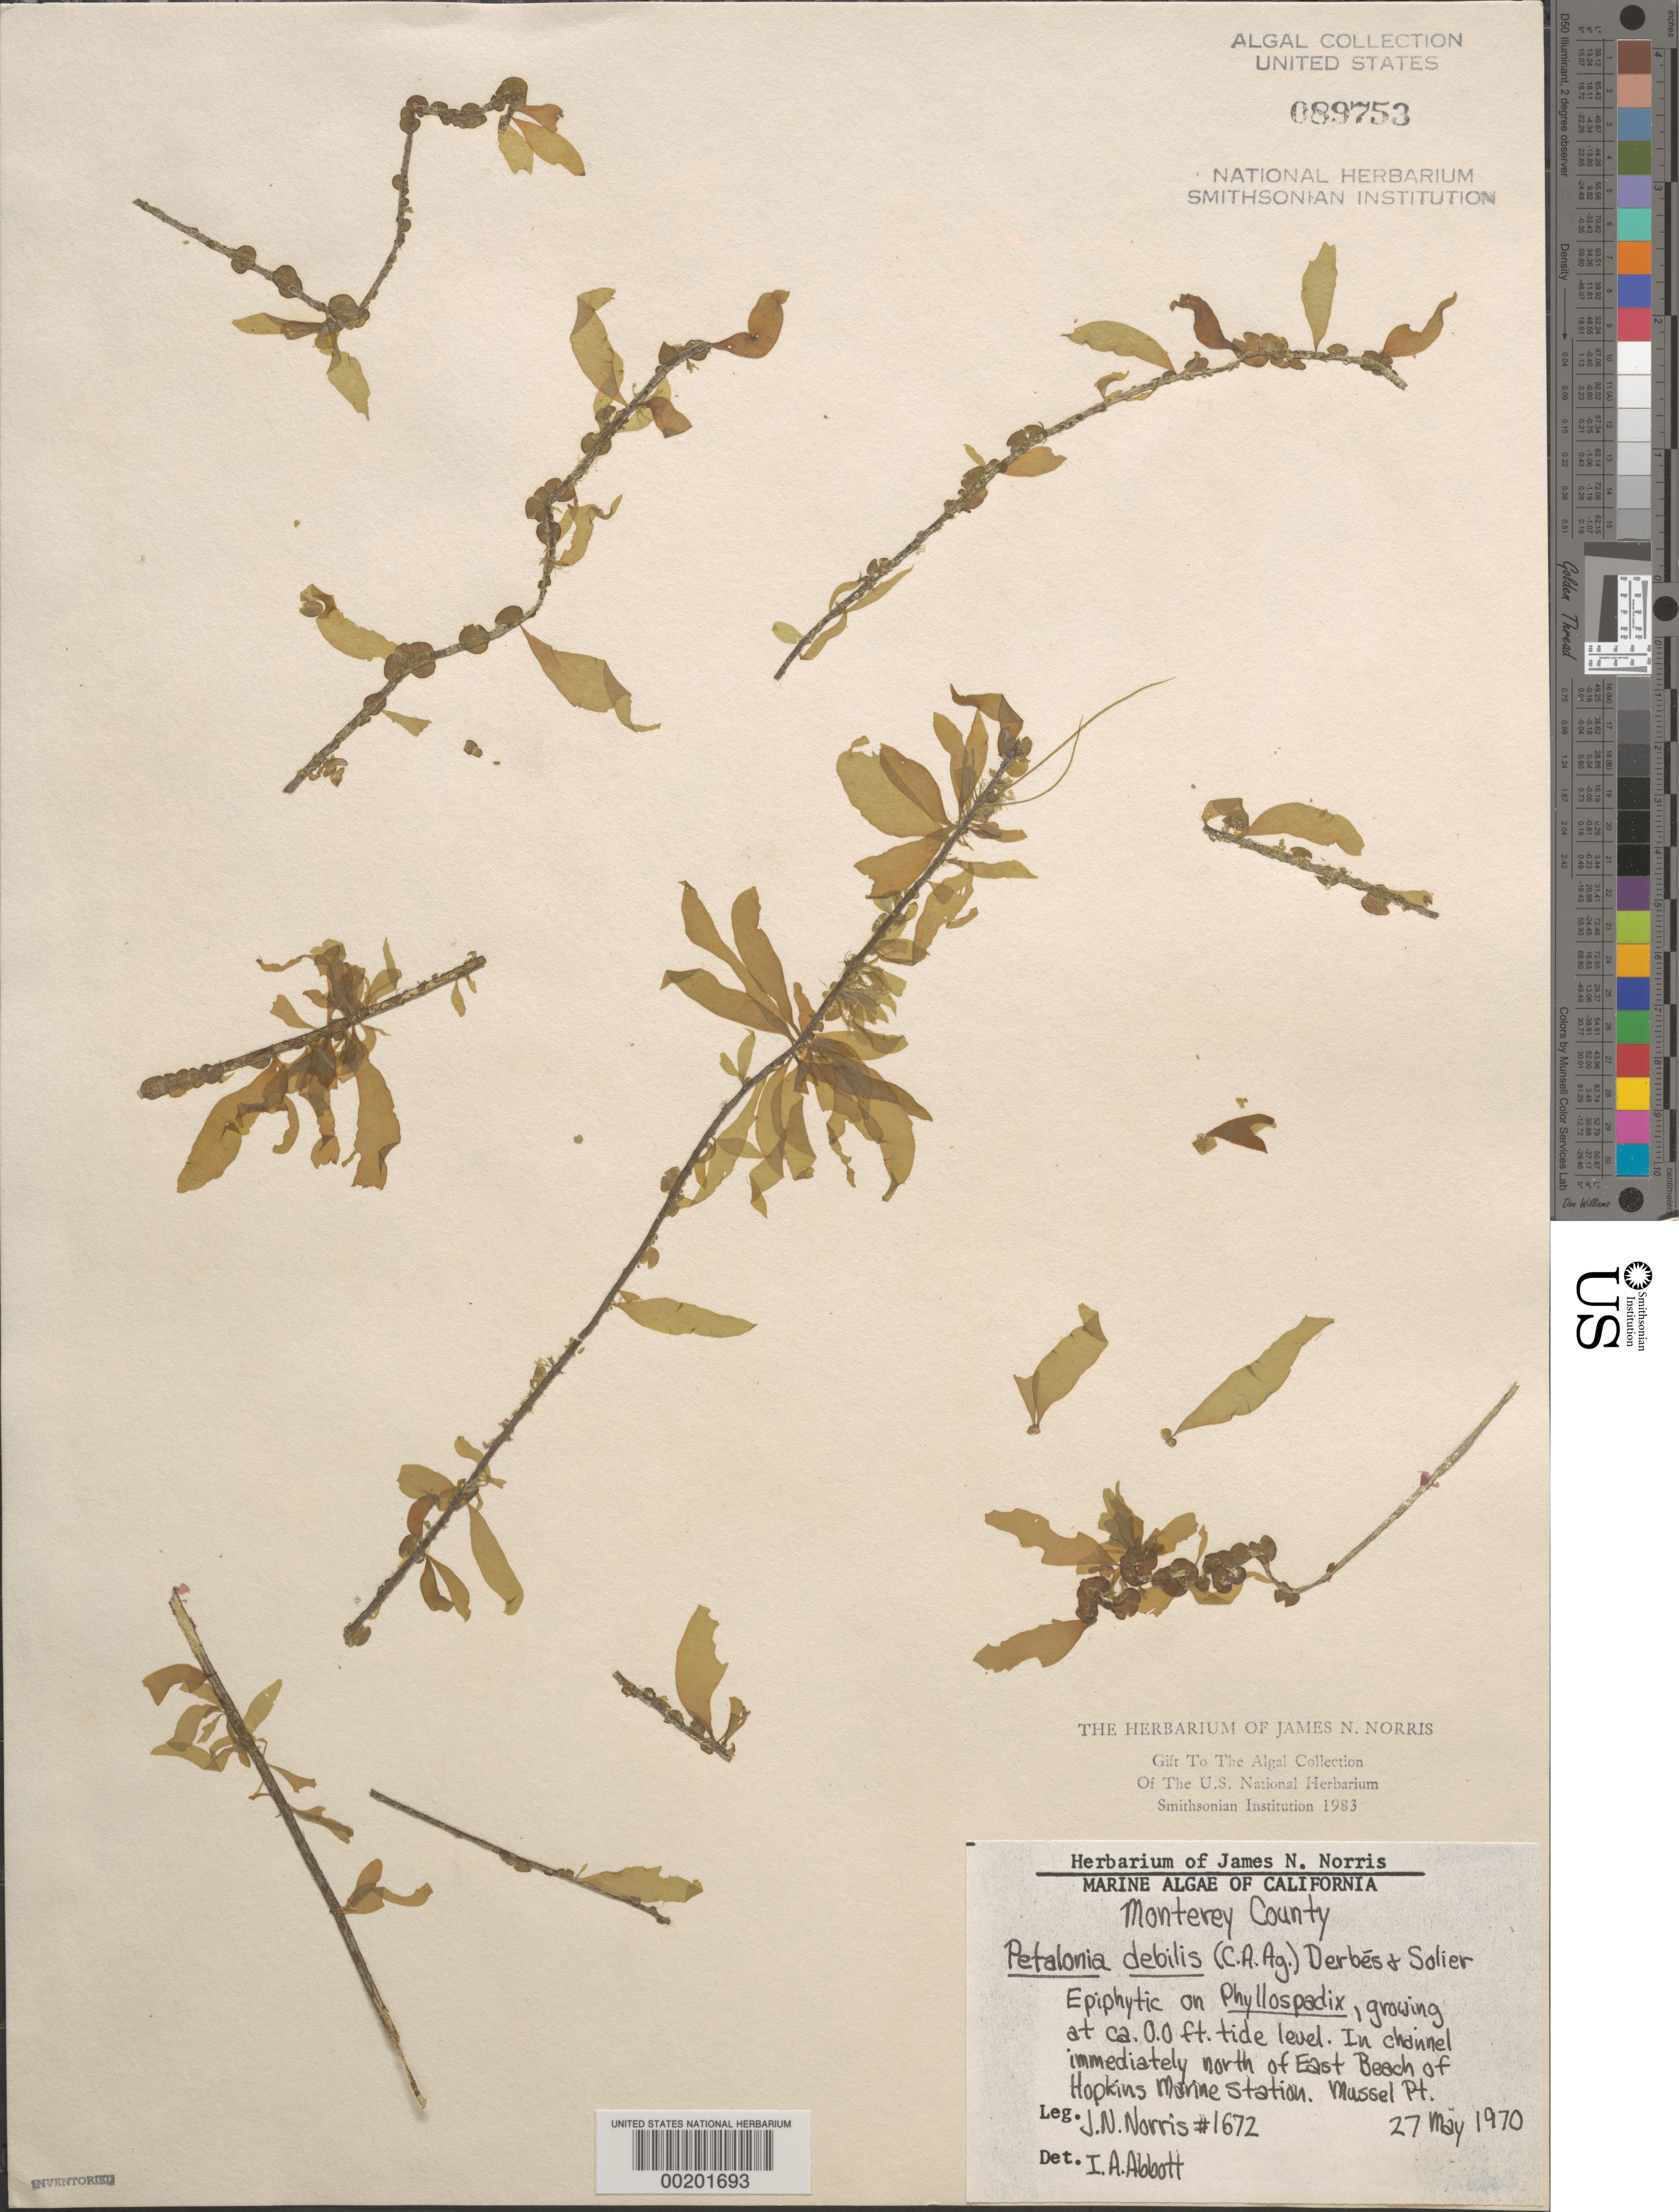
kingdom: Chromista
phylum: Ochrophyta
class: Phaeophyceae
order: Scytosiphonales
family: Scytosiphonaceae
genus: Petalonia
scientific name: Petalonia fascia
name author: (O.F. Müller) Kuntze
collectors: J. N. Norris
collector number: JN-1672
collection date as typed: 27 May 1970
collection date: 1970-05-27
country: United States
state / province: California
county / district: Monterey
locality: Mussel Point, north of east beach of Hopkins Marine Station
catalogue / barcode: US 89753